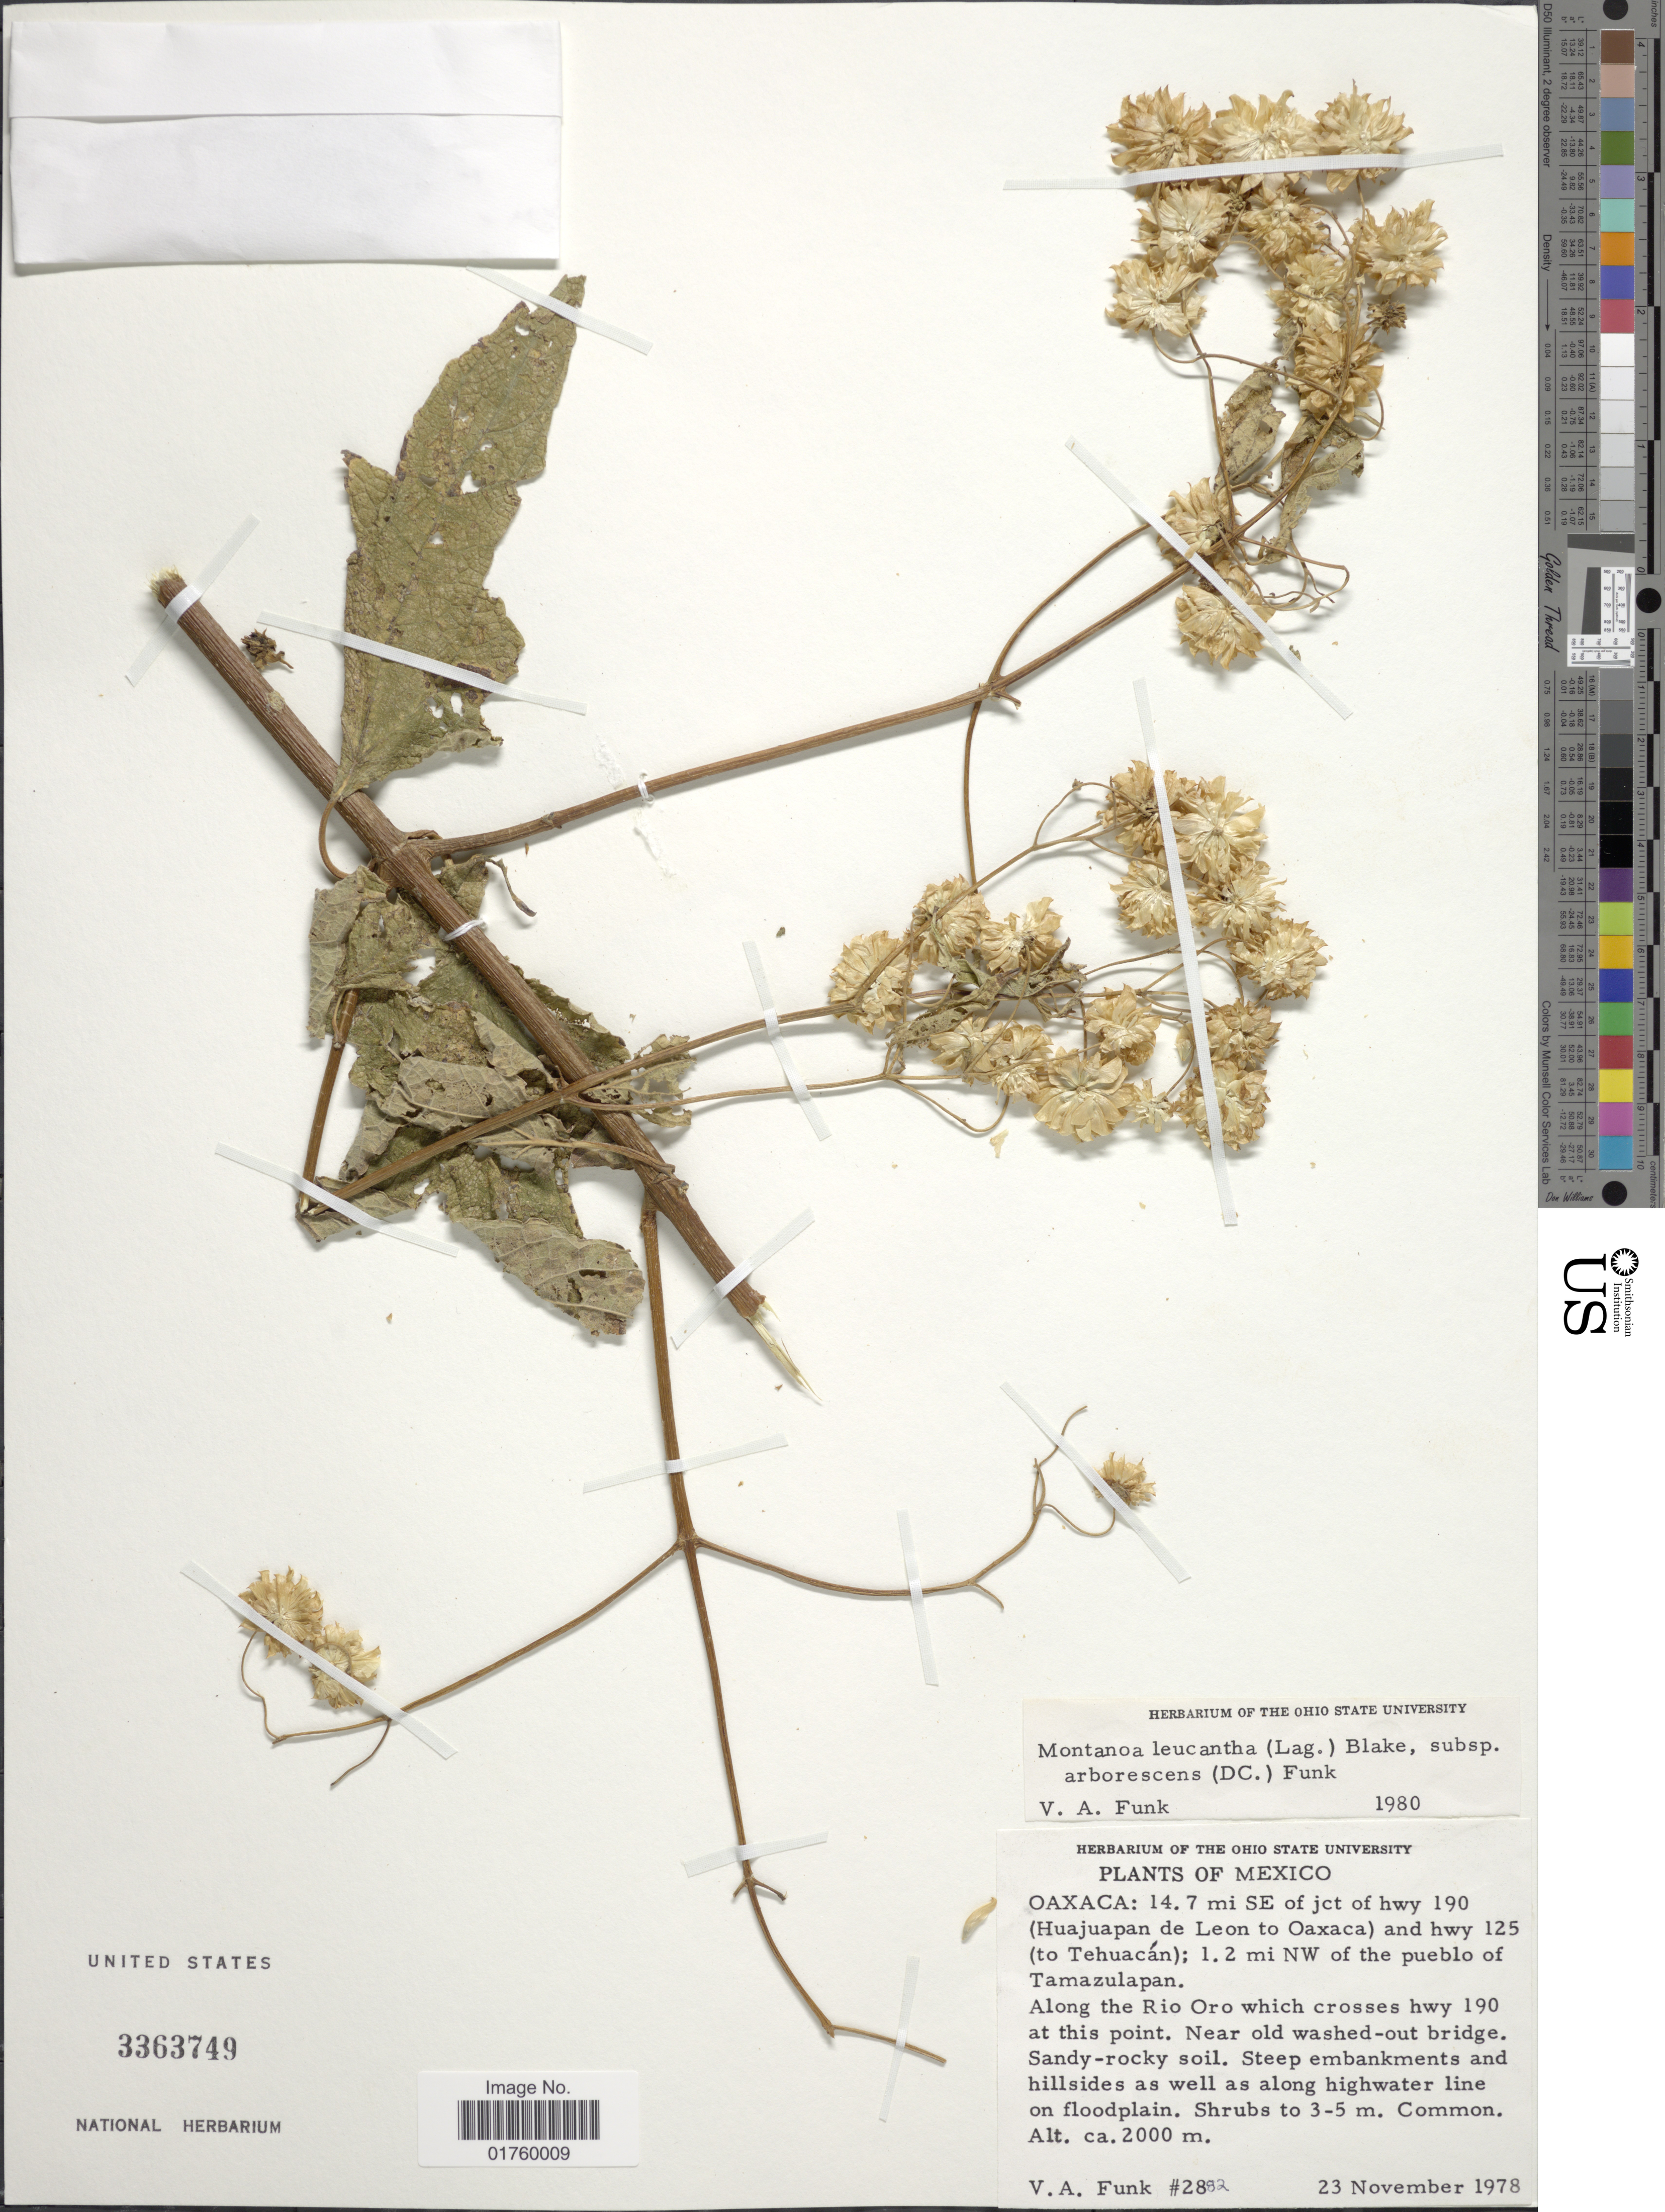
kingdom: Plantae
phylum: Tracheophyta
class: Magnoliopsida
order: Asterales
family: Asteraceae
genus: Montanoa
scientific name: Montanoa leucantha subsp. arborescens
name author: (DC.) V.A. Funk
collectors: V. Funk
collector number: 2882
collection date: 1978-11-23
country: Mexico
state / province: Oaxaca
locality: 14.7 mi SE of jct of Hwy 190 (Huajuapan de Leon to Oaxaca) and Hwy 125 (to Tehuacan); 1.2 mi NW of the pueblo of Tamazulapan, along the Rio Oro which crosses hwy 190 at this point, near old washed-out bridge.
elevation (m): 2000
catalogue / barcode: US 3363749